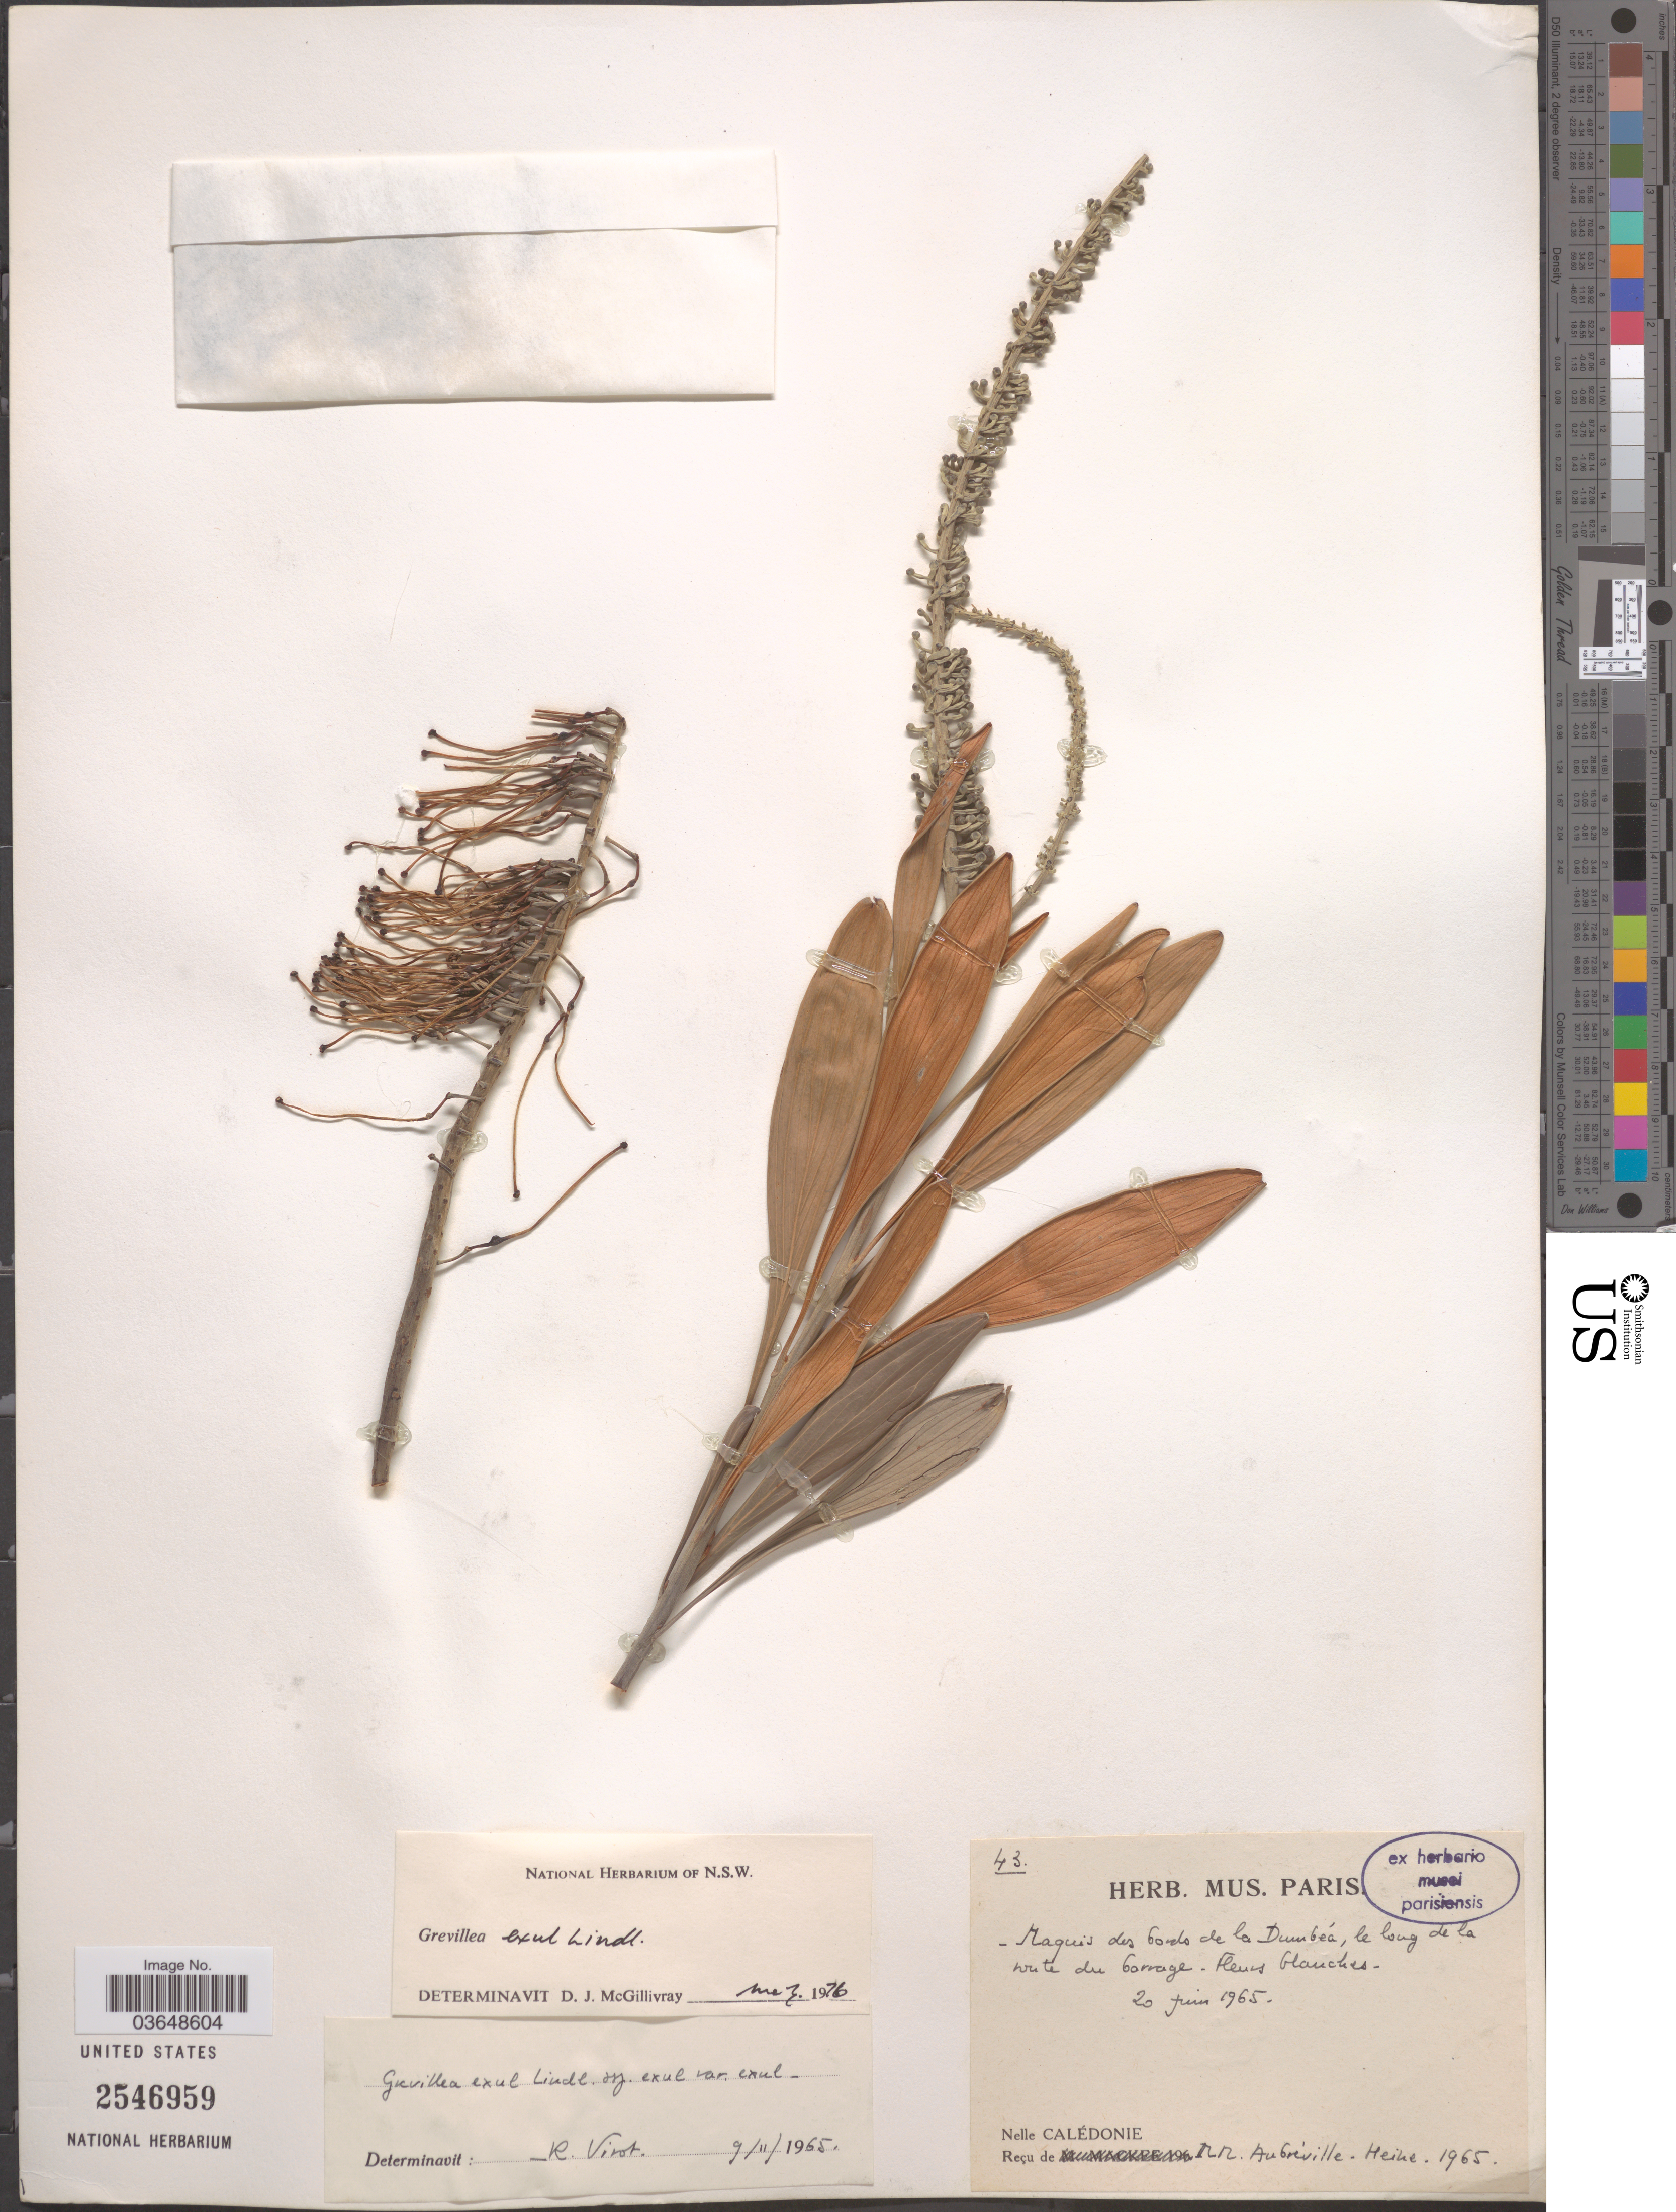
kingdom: Plantae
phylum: Tracheophyta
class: Magnoliopsida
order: Proteales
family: Proteaceae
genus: Grevillea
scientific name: Grevillea exul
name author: Lindl.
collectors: M. Aubreville-Heine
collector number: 43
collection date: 1965-06-20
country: New Caledonia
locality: Maguis des bords de la Dumbéa, le long de la route du barrage. Nelle Calédonie.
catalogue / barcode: US 2546959